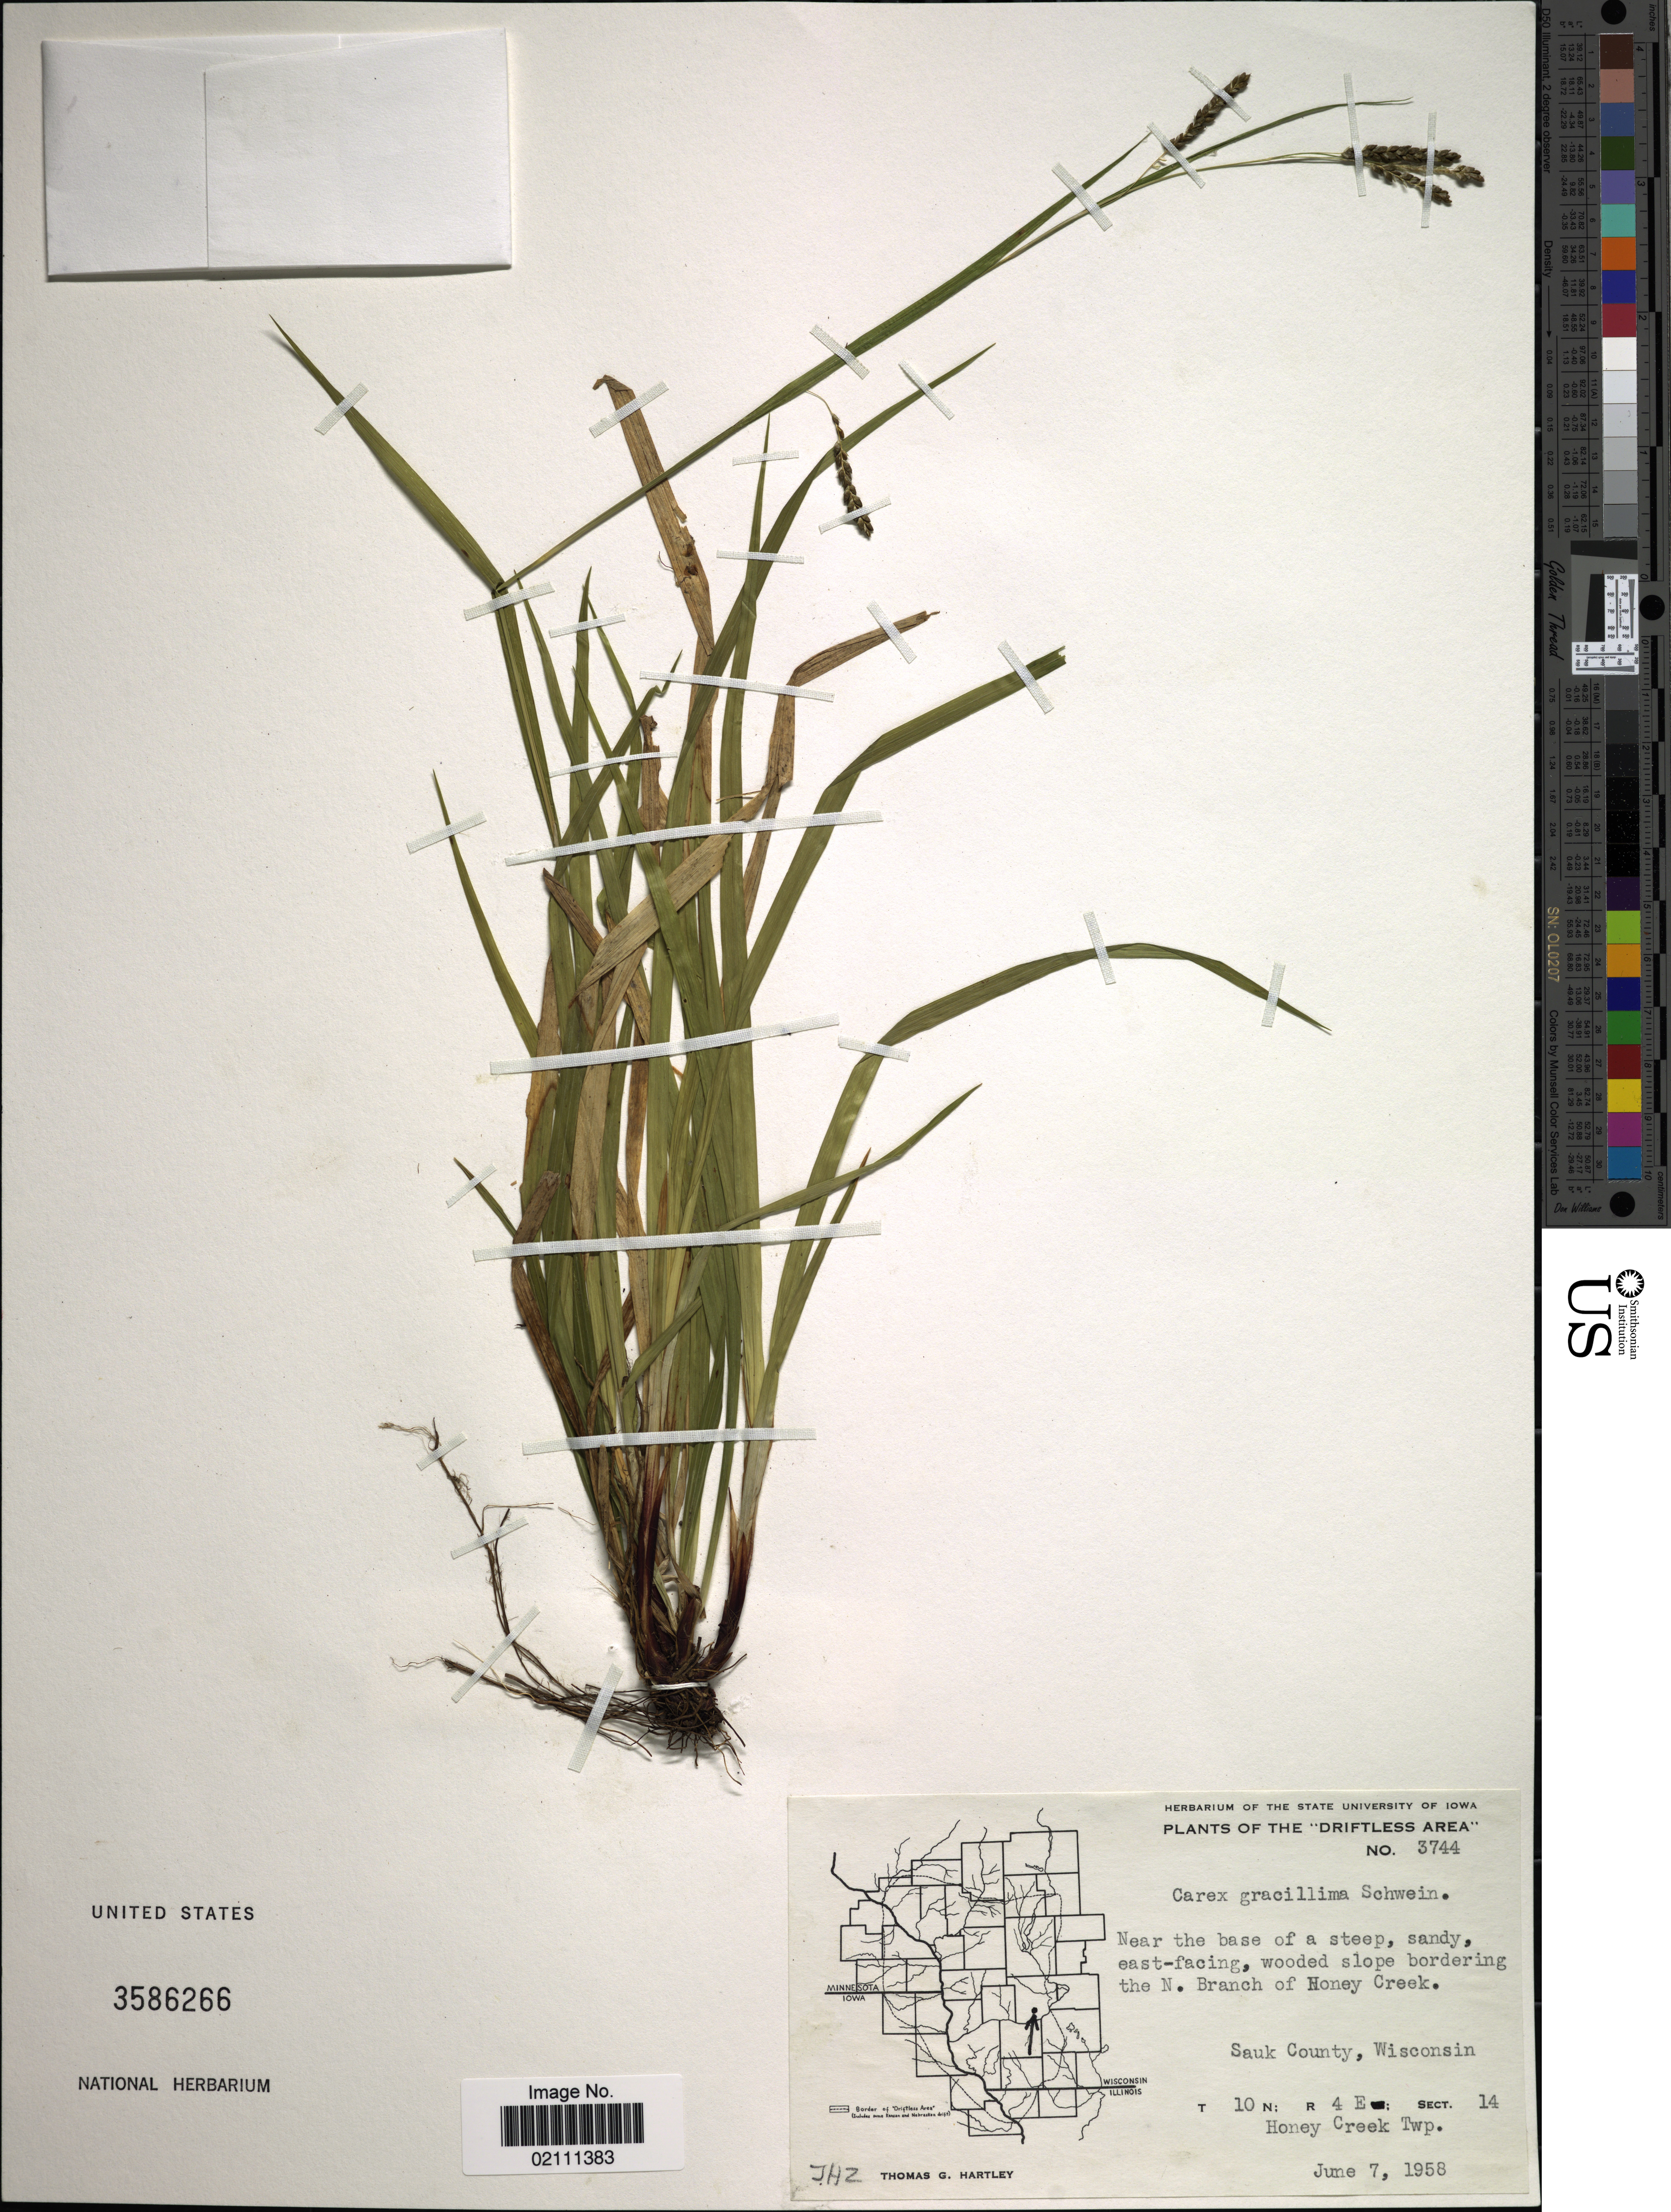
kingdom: Plantae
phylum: Tracheophyta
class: Liliopsida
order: Poales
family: Cyperaceae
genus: Carex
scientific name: Carex gracillima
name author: Schwein.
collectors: T. G. Hartley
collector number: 3744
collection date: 1958-06-07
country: United States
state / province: Wisconsin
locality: The "Driftless Area", near the base of a steep, sandy east-facing, wooded slope bordering the N. Branch of Honey Creek, Sauk County, T 10N: R 4 E: Sect. 14, Honey Creek Twp.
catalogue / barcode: US 3586266